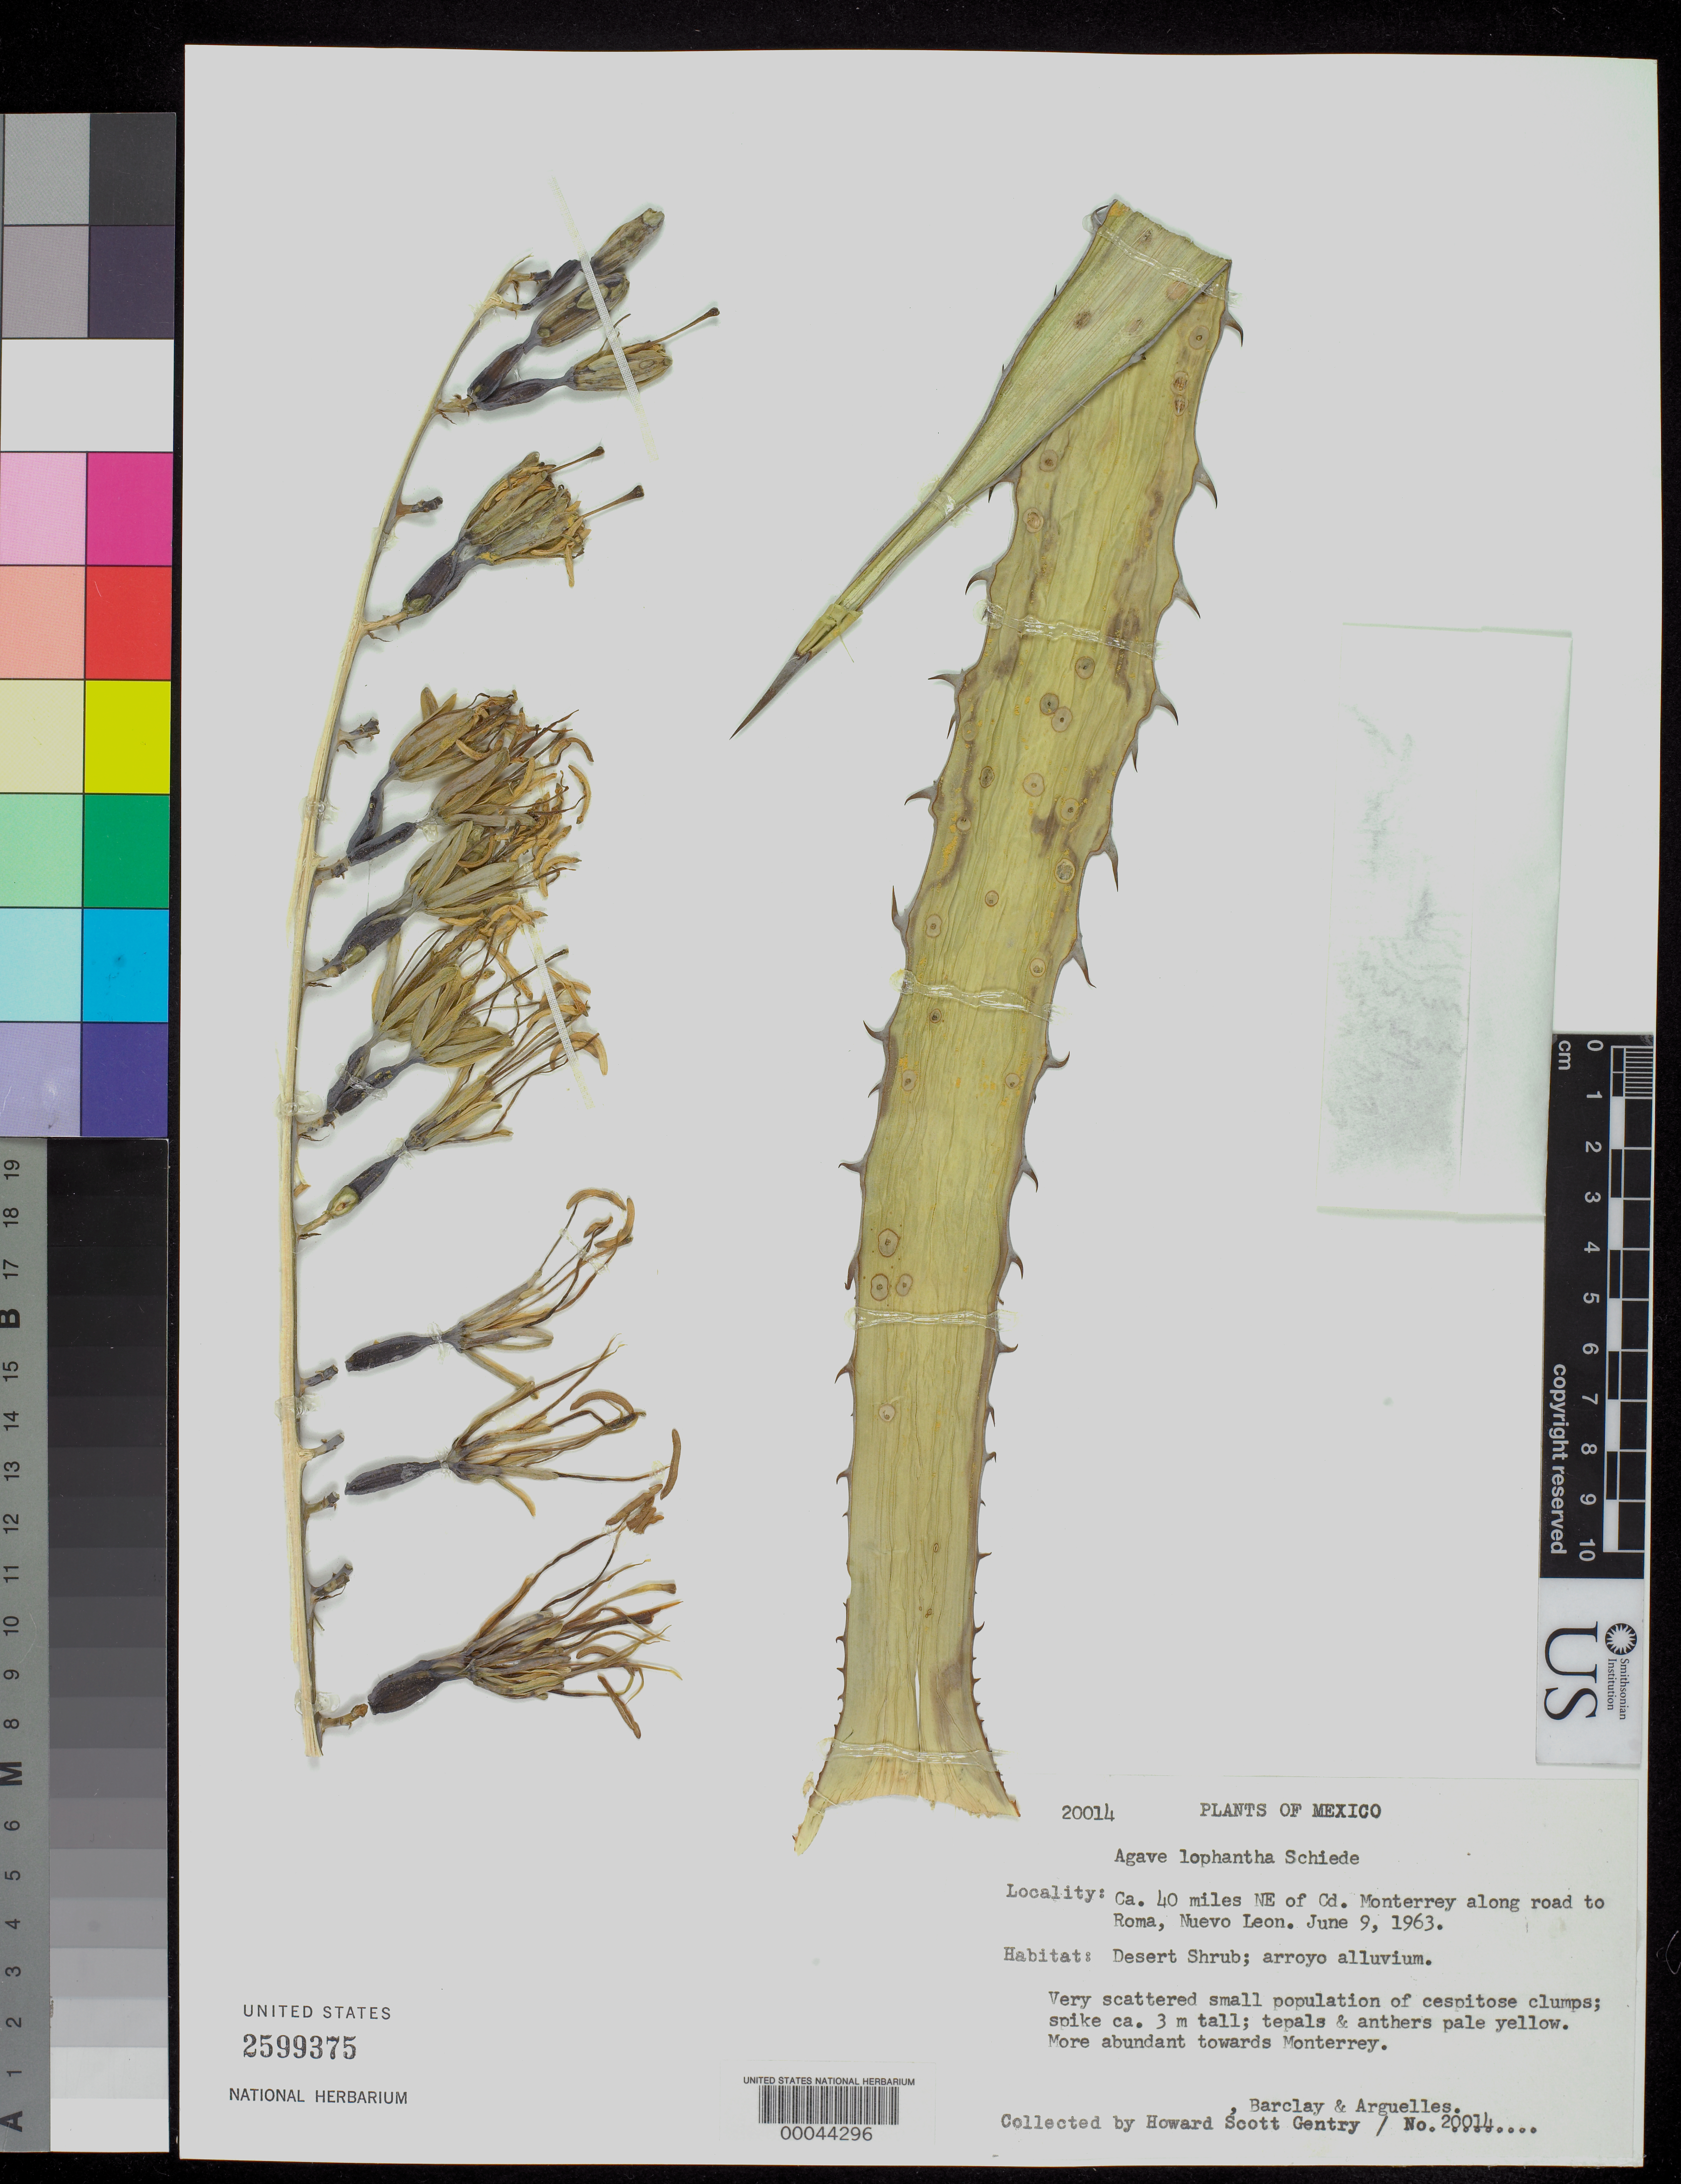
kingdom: Plantae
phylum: Tracheophyta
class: Liliopsida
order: Asparagales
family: Asparagaceae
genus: Agave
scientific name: Agave lophantha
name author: Schiede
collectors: H. S. Gentry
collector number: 20014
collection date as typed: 09 Jun 1963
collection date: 1963-06-09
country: Mexico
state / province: Nuevo León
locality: Ca 40 mi NE of cd Monterrey along road to roma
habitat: Desert shrub; arroyo alluvium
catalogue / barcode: US 2599375